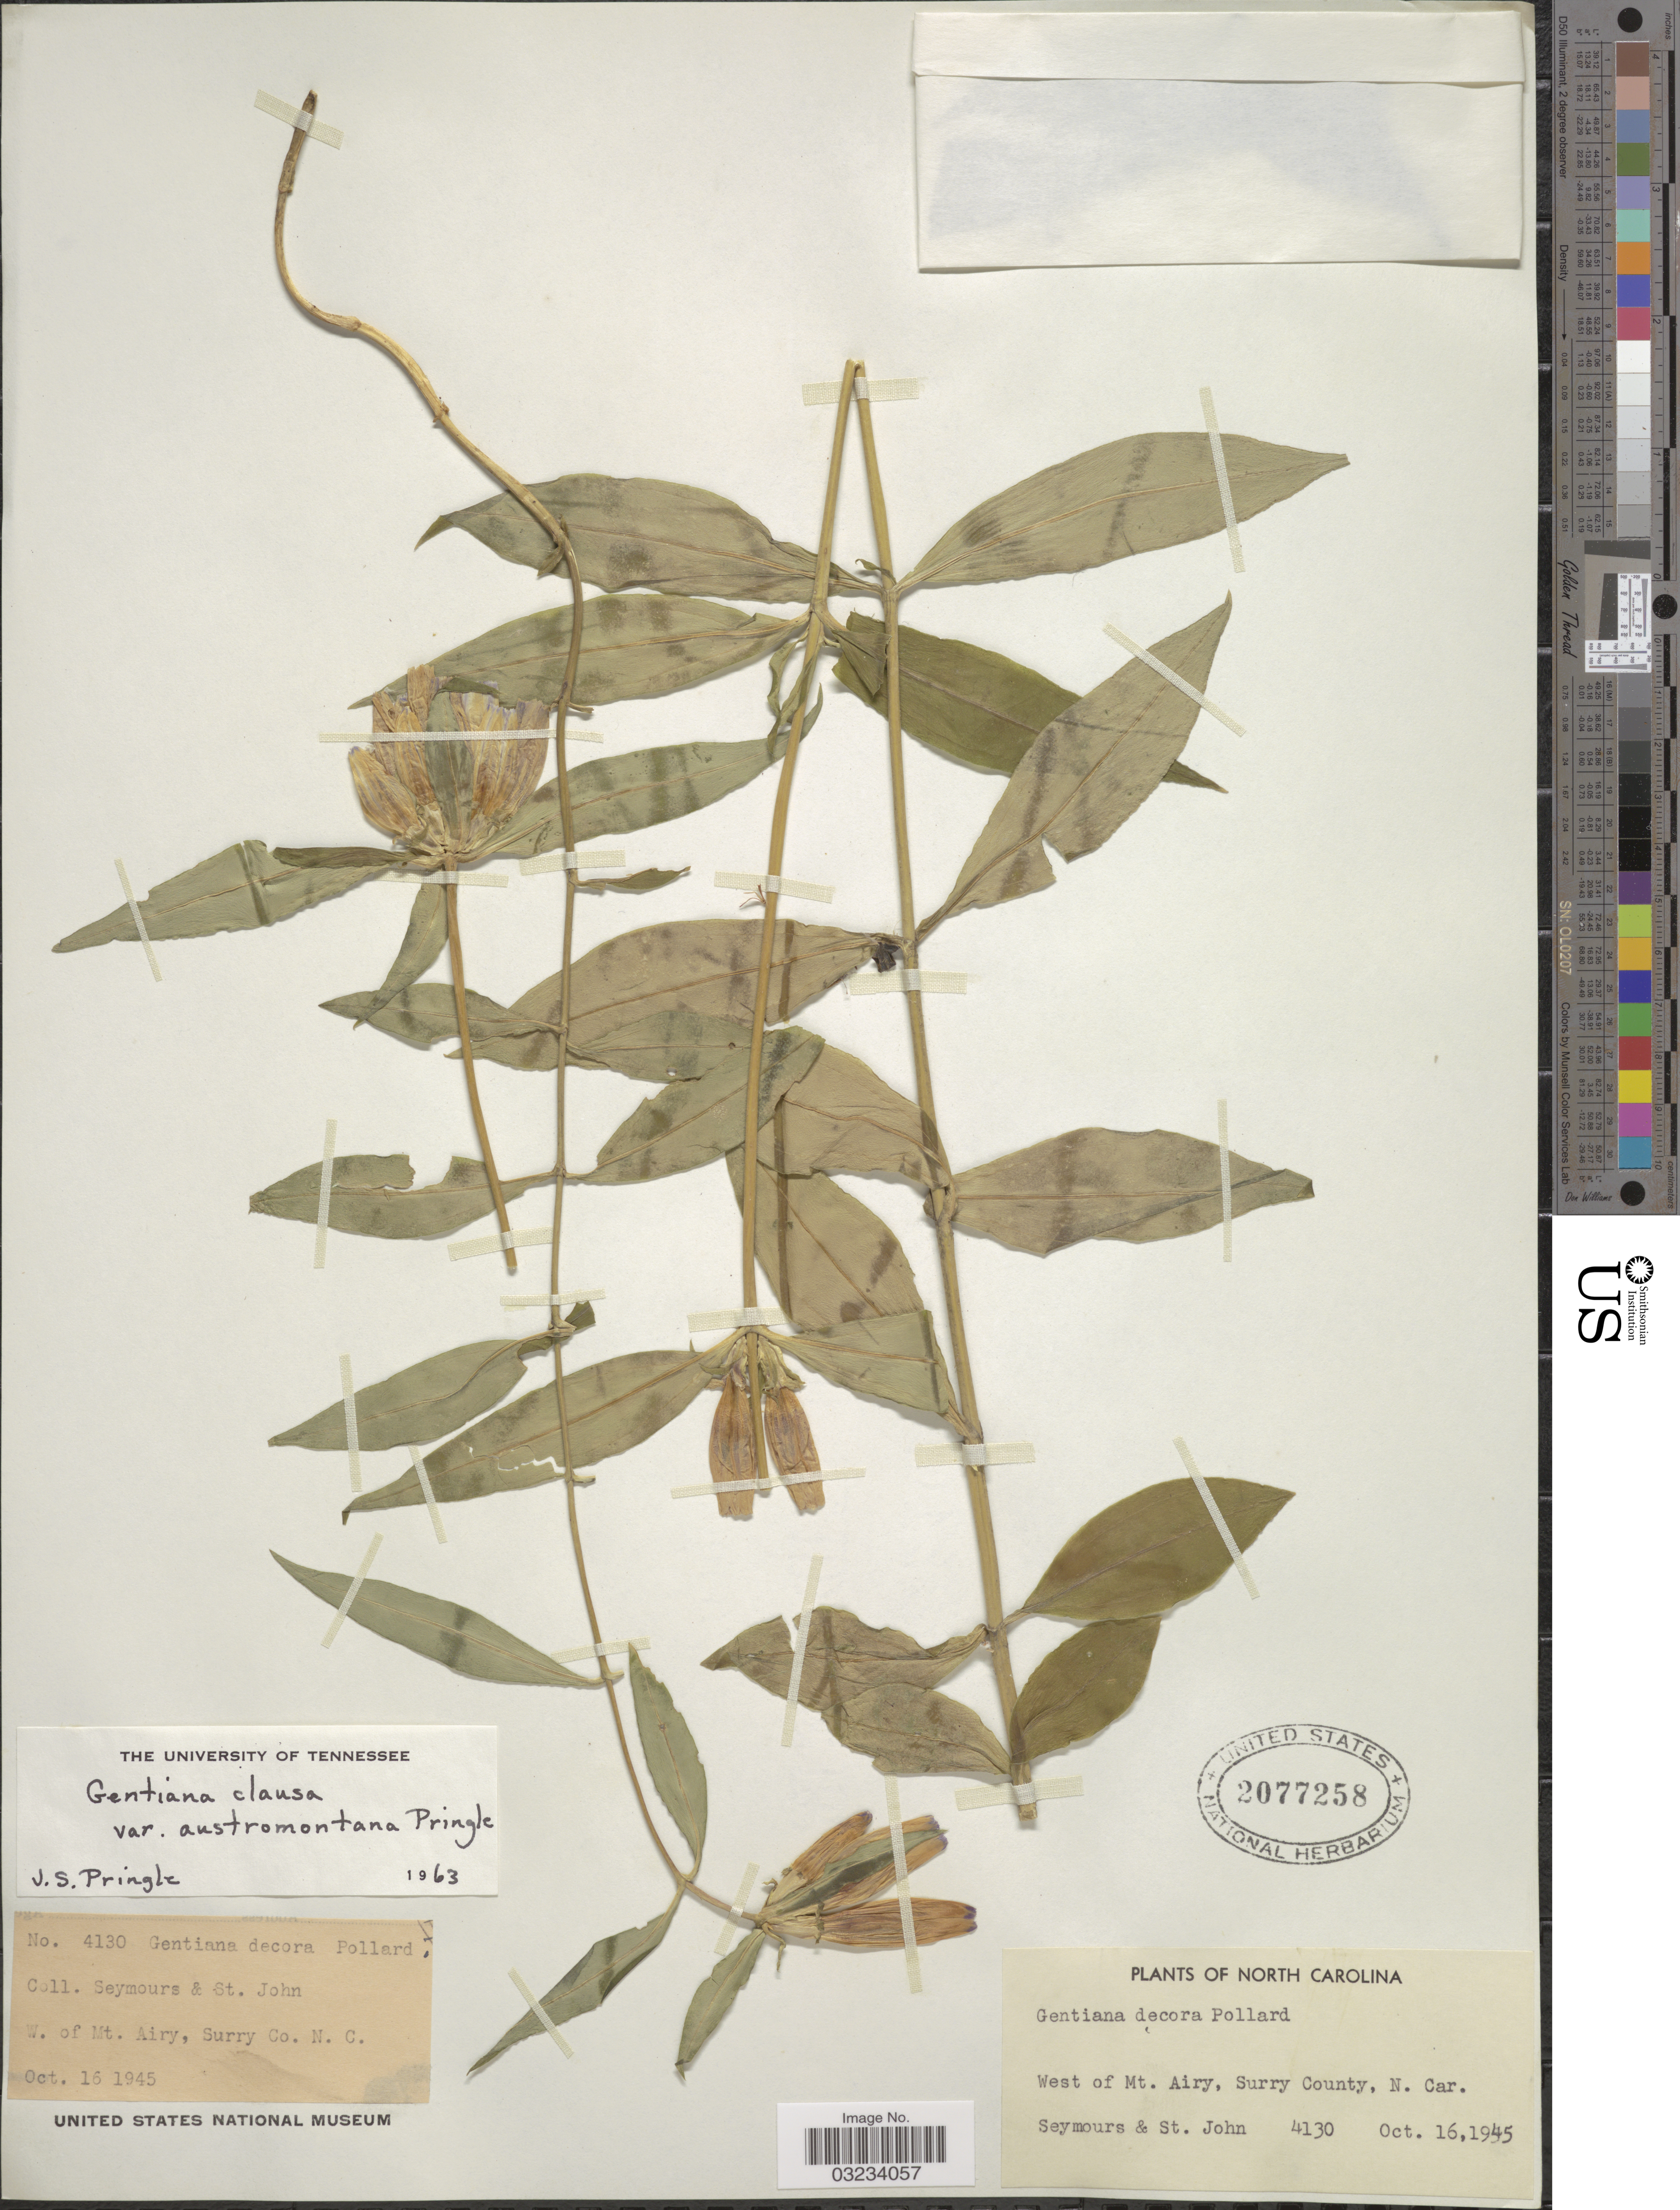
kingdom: Plantae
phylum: Tracheophyta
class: Magnoliopsida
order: Gentianales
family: Gentianaceae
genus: Gentiana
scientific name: Gentiana clausa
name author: Raf.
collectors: Seymours & -. St. John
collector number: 4130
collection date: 1945-10-16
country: United States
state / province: North Carolina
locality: West of Mt. Airy, Surry County.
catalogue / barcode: US 2077258